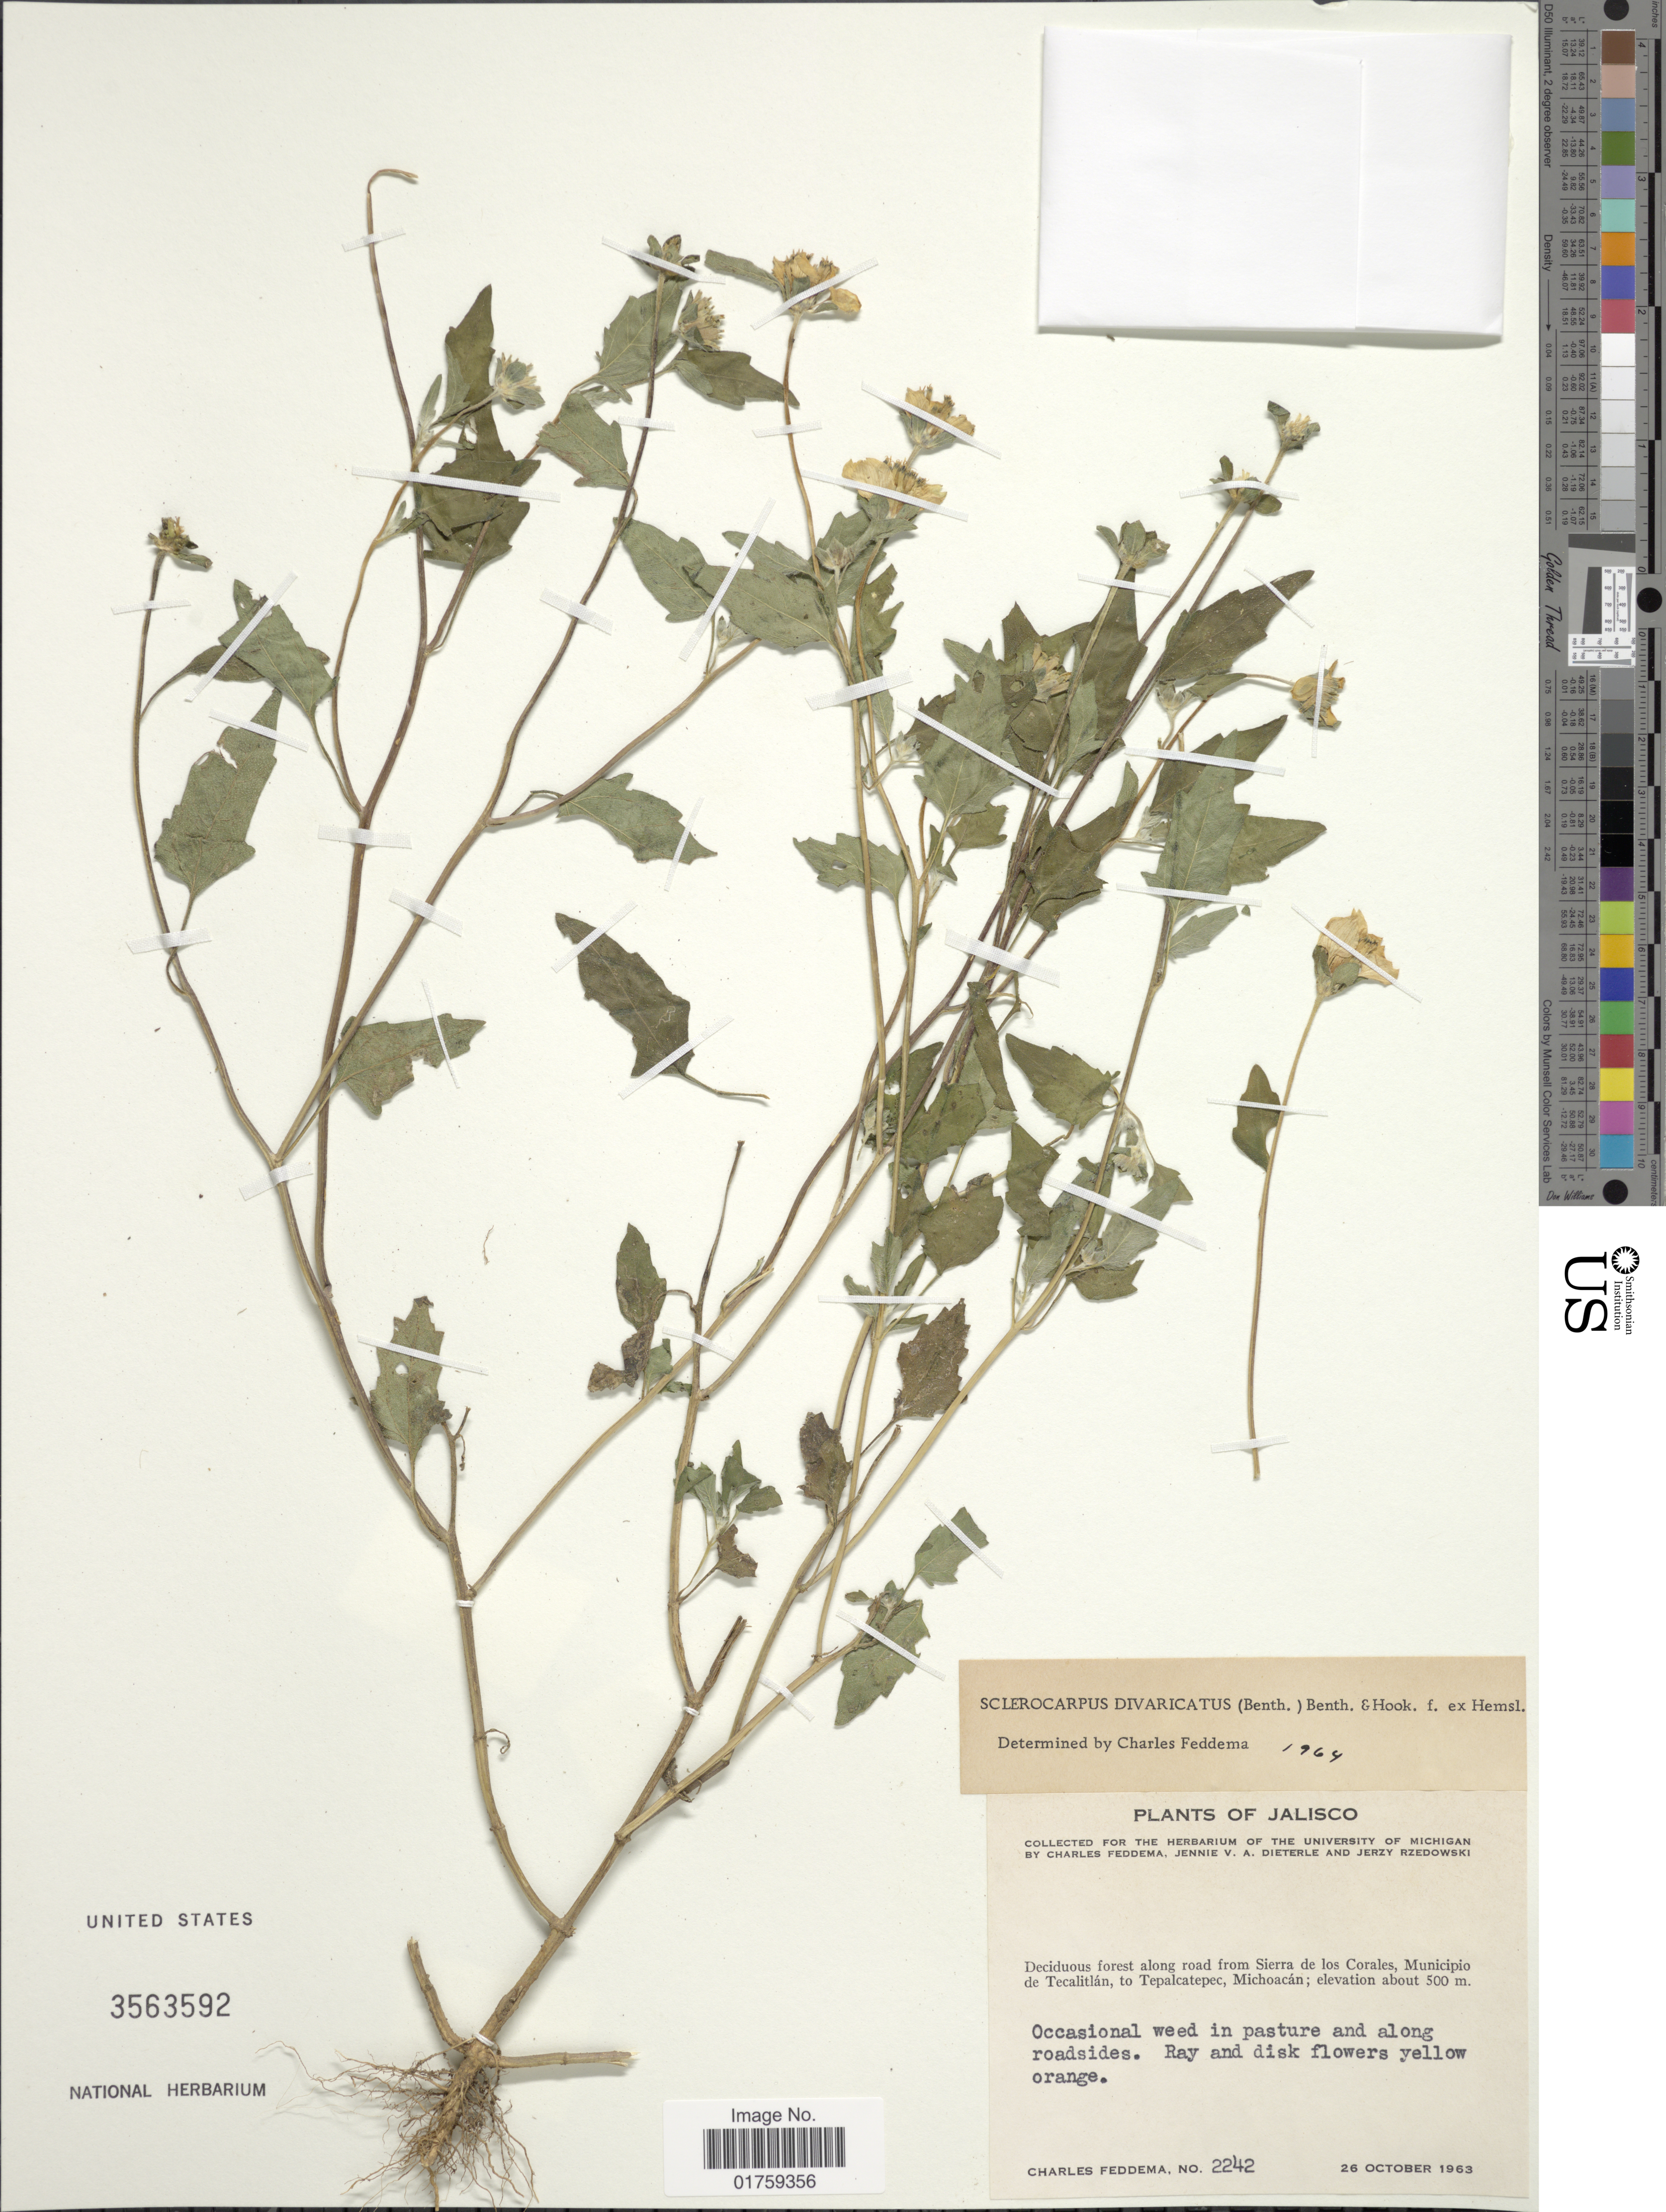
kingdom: Plantae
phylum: Tracheophyta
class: Magnoliopsida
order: Asterales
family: Asteraceae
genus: Sclerocarpus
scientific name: Sclerocarpus divaricatus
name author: (Benth.) Benth. & Hook. f. ex Hemsl.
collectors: C. Feddema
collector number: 2242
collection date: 1963-10-26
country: Mexico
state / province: Jalisco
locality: Jalisco. Deciduous forest along road from Sierra de los Corales, Municipio de Tecalitlan, to Tepalcatepec, Michoacan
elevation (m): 500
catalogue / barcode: US 3563592